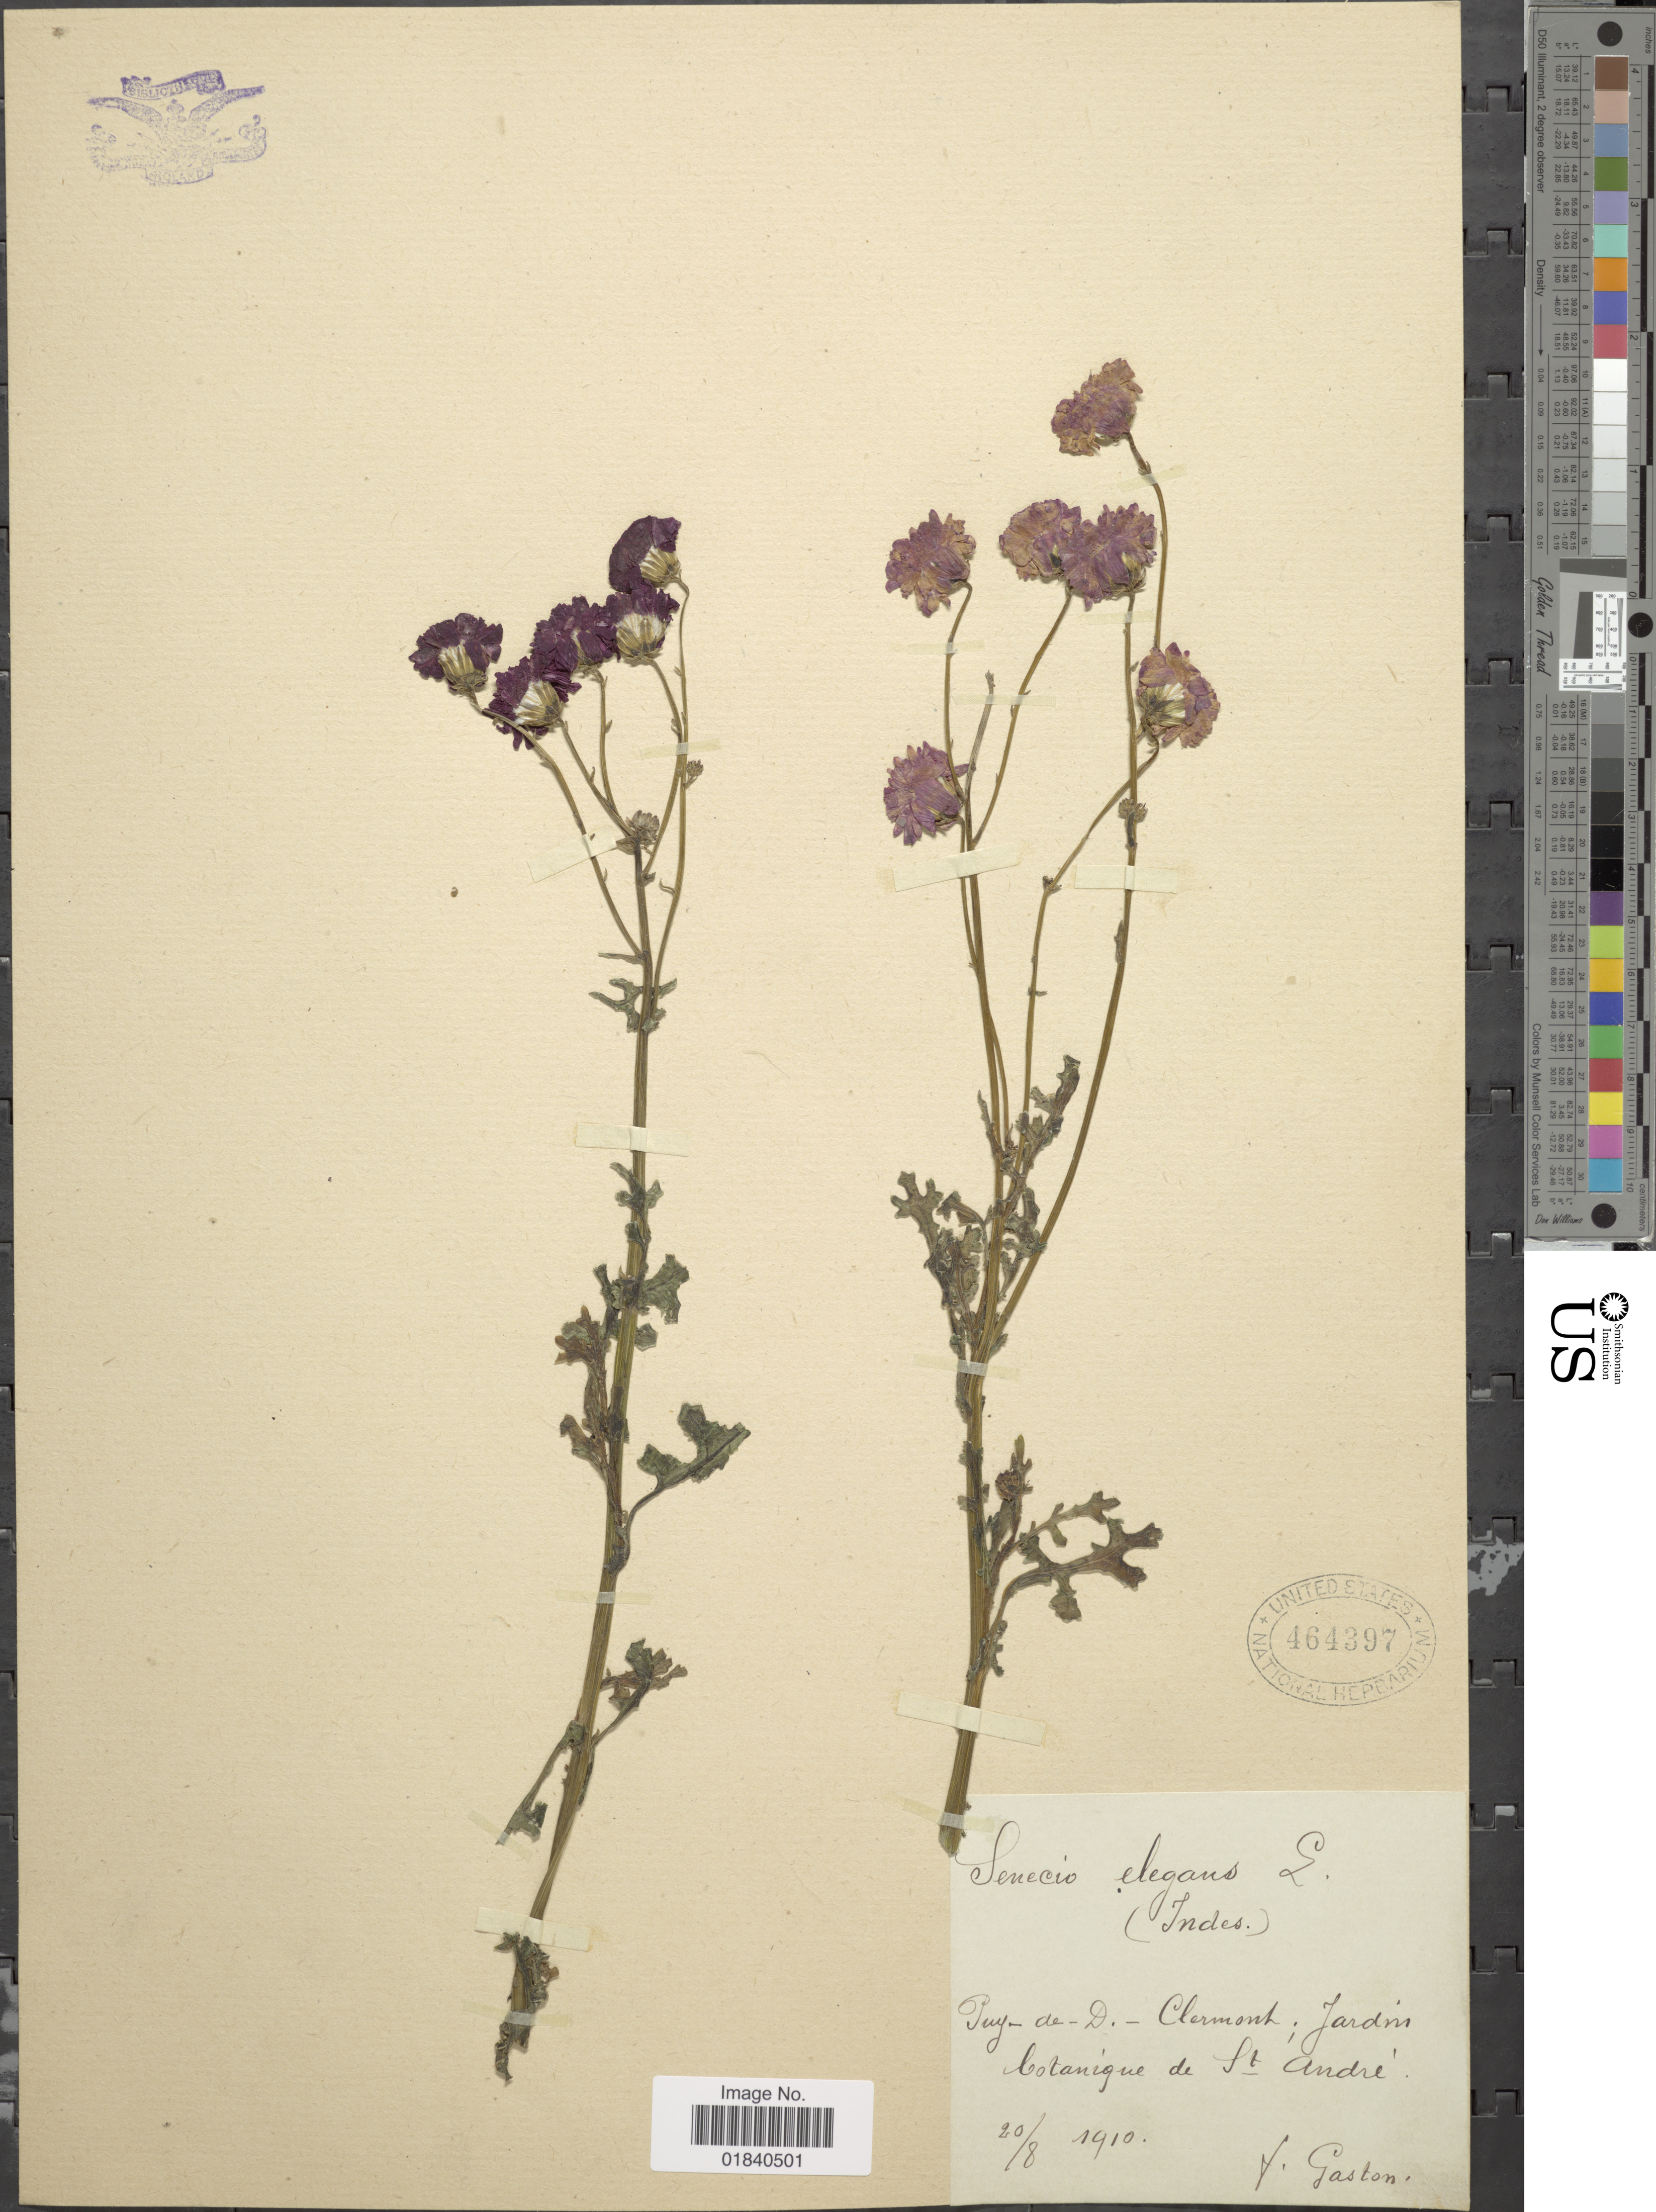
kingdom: Plantae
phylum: Tracheophyta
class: Magnoliopsida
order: Asterales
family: Asteraceae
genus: Senecio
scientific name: Senecio elegans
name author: L.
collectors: F. Gaston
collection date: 1910-08-20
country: France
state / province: Auvergne-Rhône-Alpes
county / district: Puy-de-Dôme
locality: Puy-de-Dome - Clermont; Jardin botanique de St Andre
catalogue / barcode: US 464397